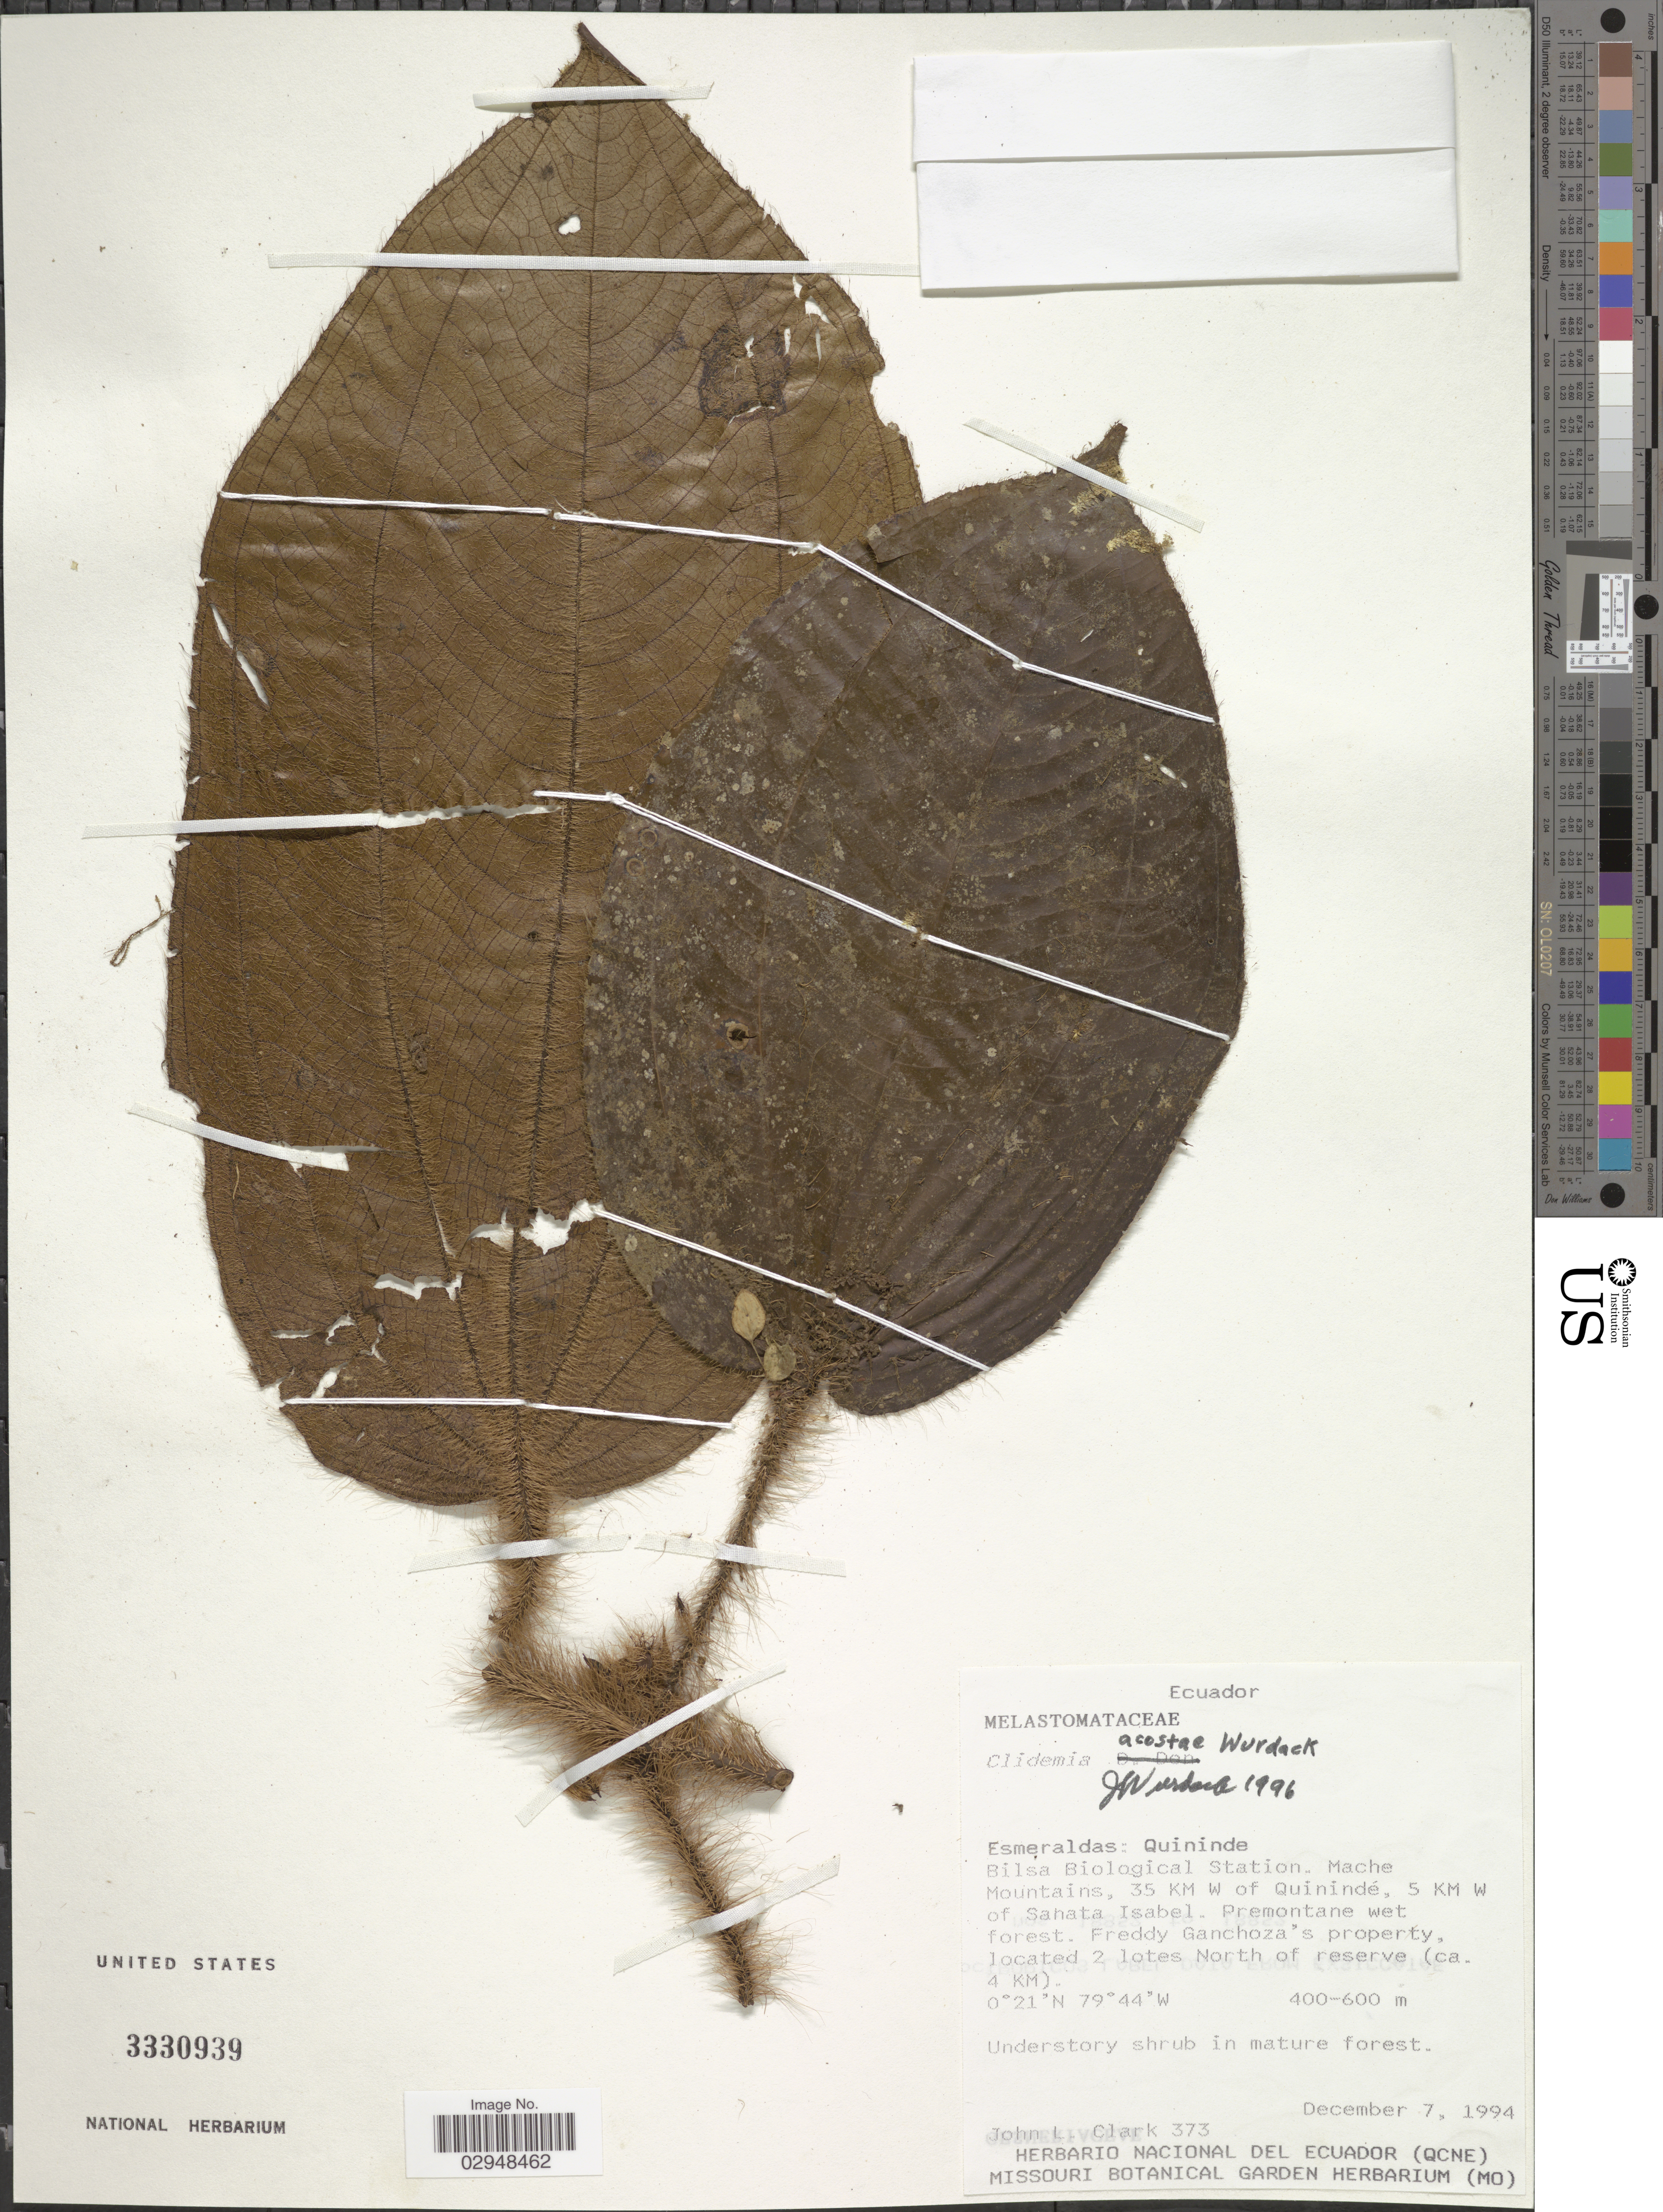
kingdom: Plantae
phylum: Tracheophyta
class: Magnoliopsida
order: Myrtales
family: Melastomataceae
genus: Clidemia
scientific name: Clidemia acostae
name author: Wurdack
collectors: J. L. Clark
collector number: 373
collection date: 1994-12-07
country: Ecuador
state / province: Esmeraldas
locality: Quininde, Bilsa Biological Station, Mache Mountains, 35 KM W of Quinindé, 5 KM W of Sanata Isabel, Premontane wet forest, Freddy Ganchoza's property, located 2 lotes North of reserve (ca. 4 KM).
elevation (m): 400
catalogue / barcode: US 3330939